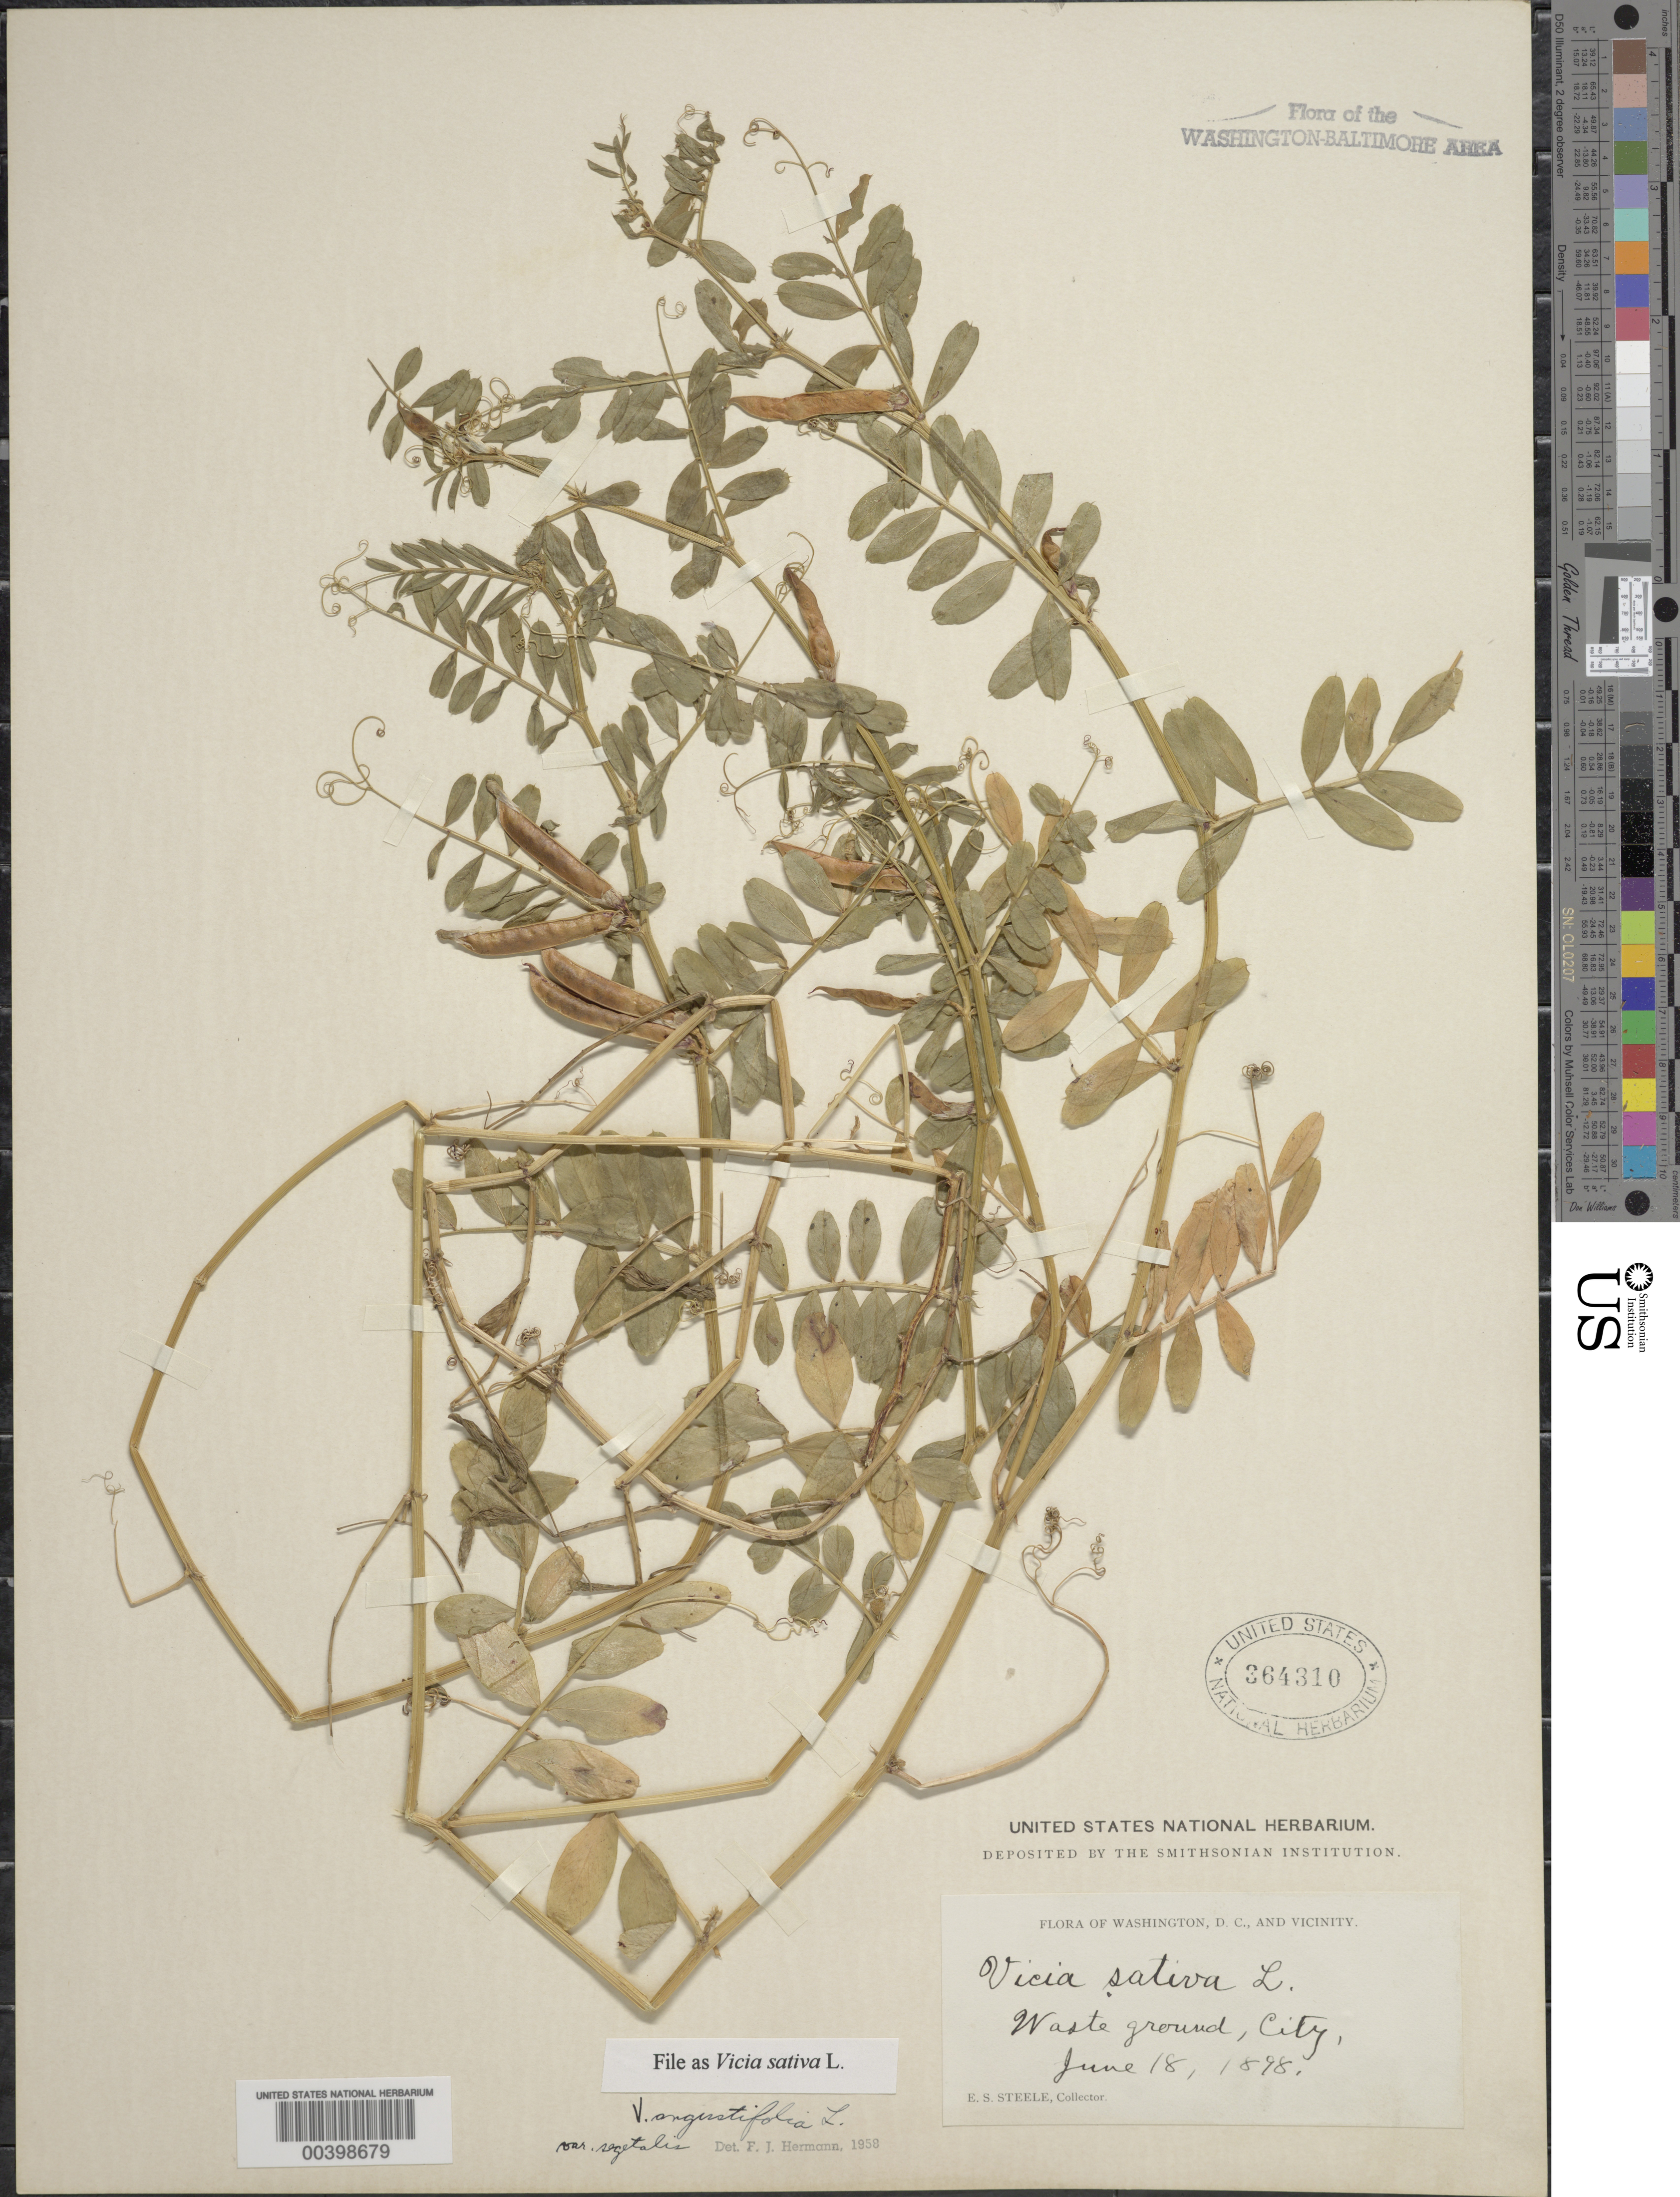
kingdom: Plantae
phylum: Tracheophyta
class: Magnoliopsida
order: Fabales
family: Fabaceae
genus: Vicia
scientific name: Vicia sativa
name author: L.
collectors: E. Steele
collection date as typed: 18 Jun 1898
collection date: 1898-06-18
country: United States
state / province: District of Columbia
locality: Waste ground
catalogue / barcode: US 364310